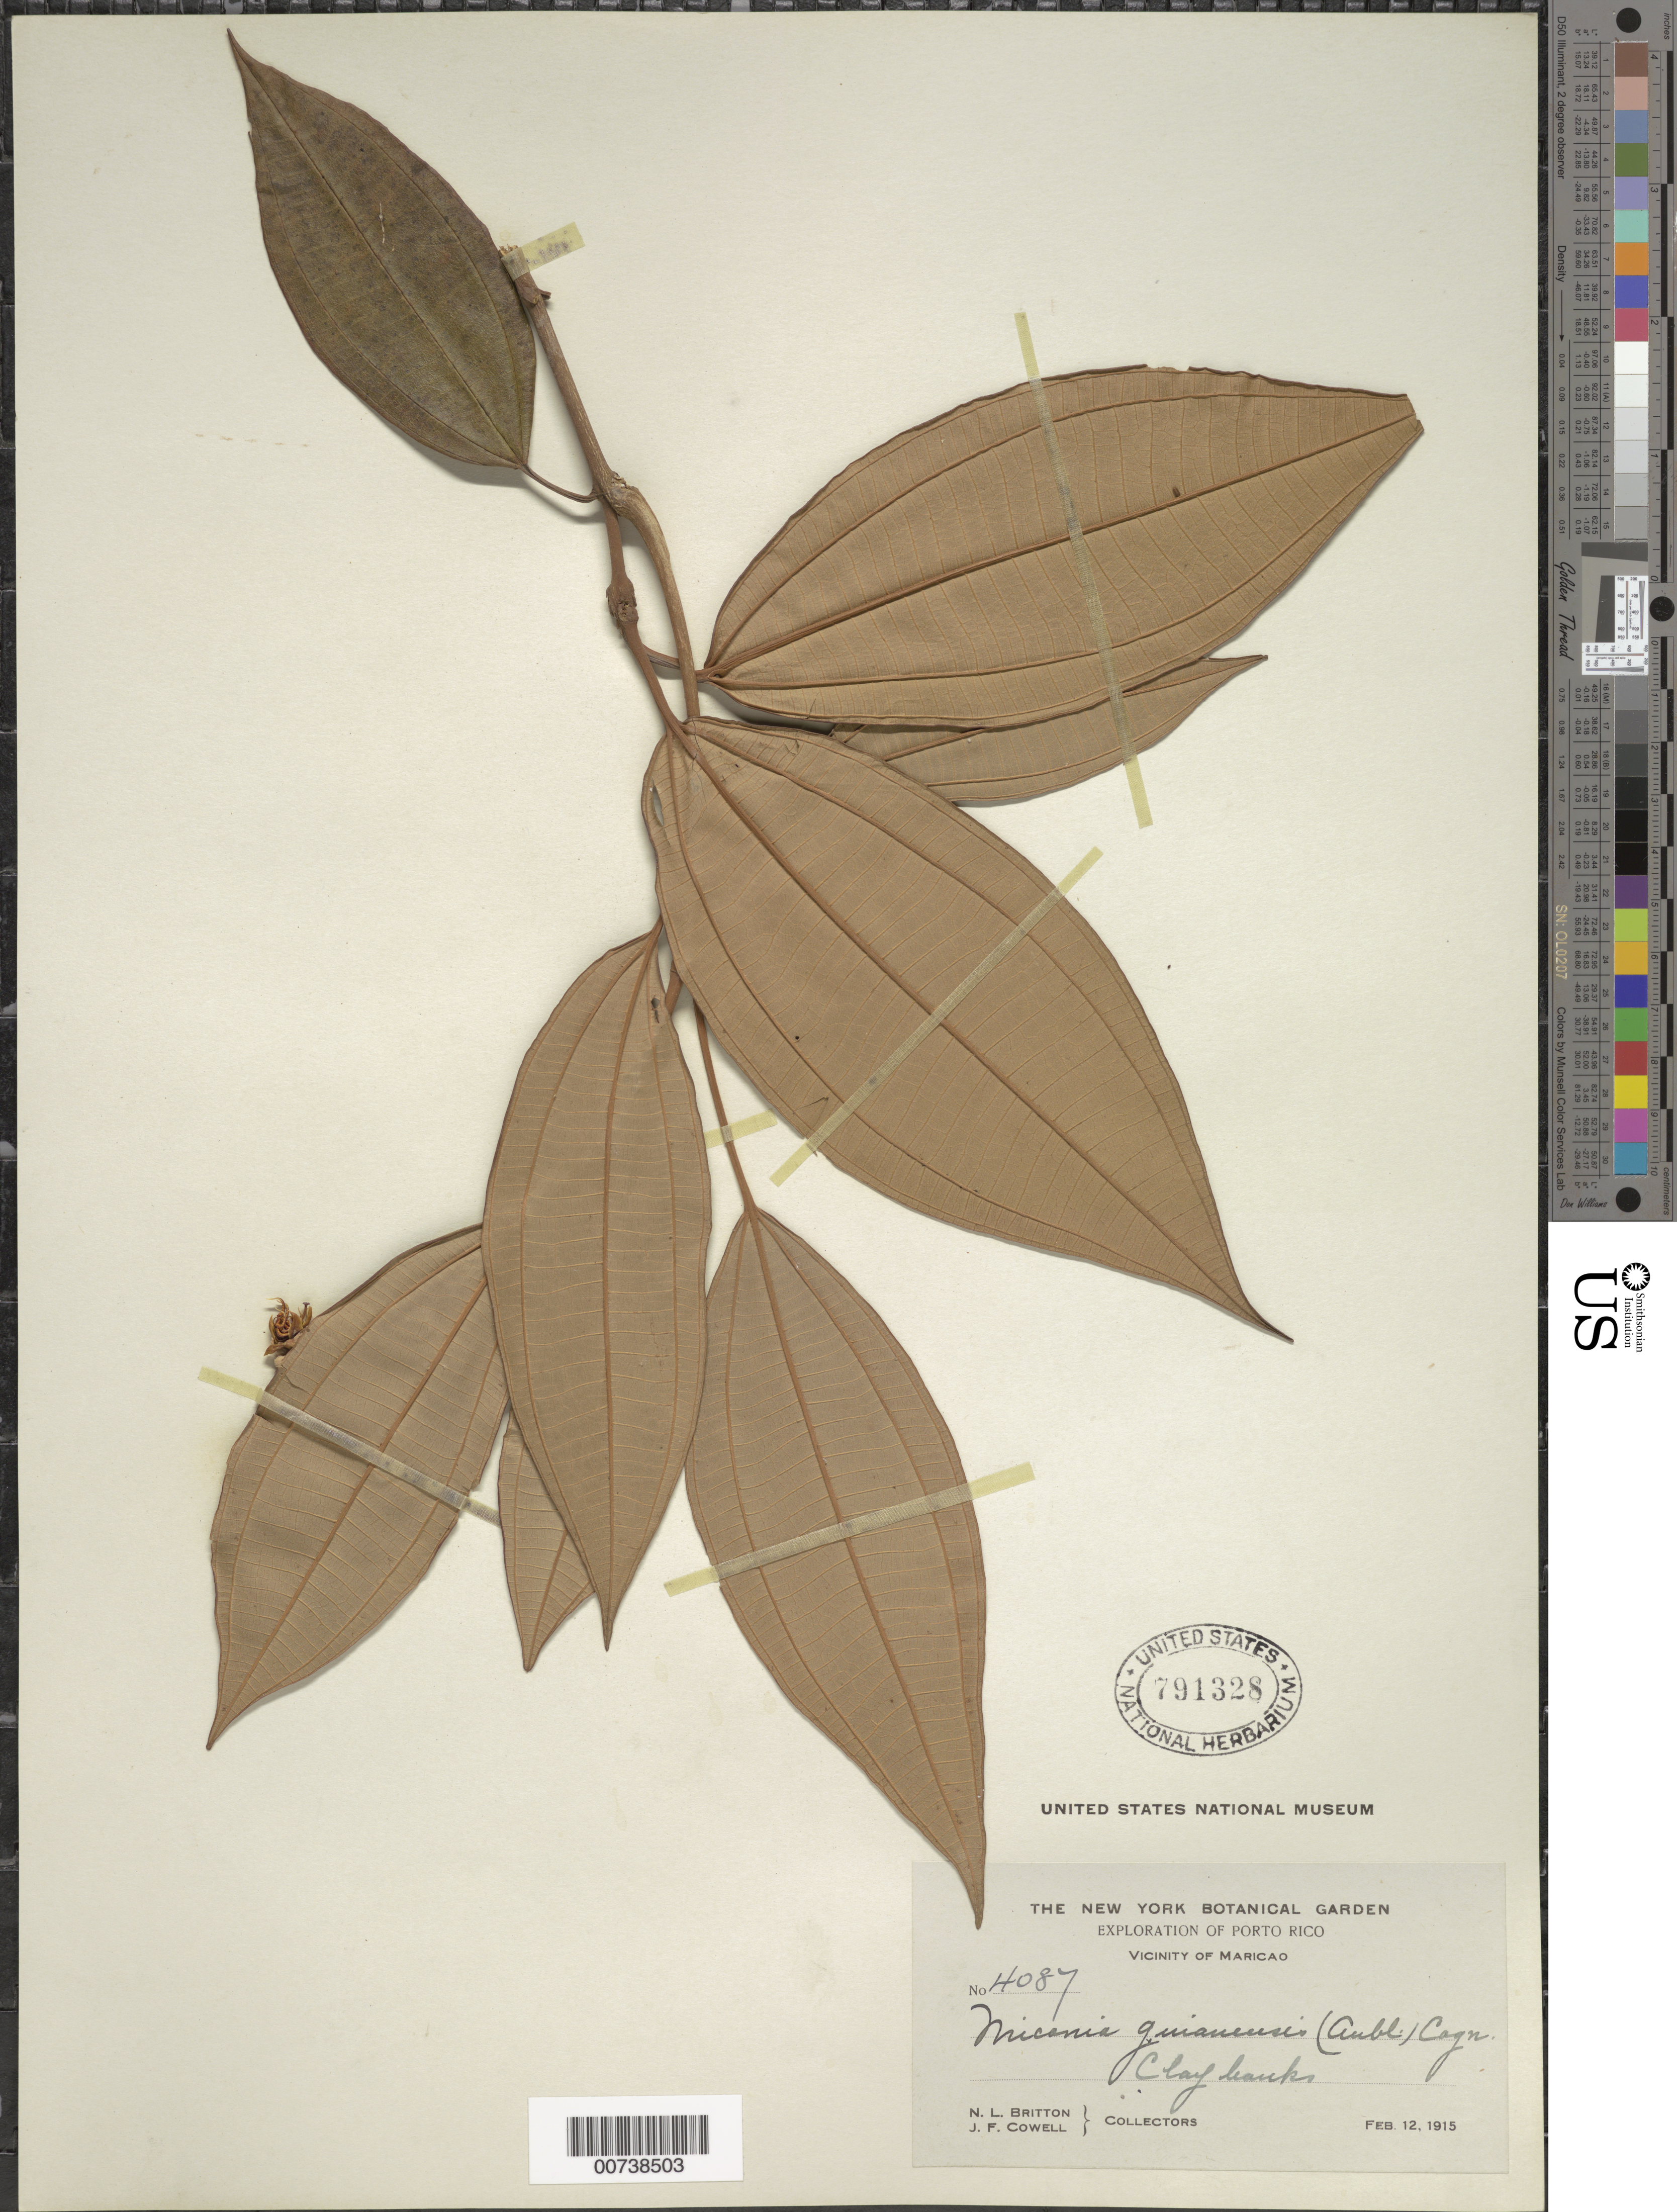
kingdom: Plantae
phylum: Tracheophyta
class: Magnoliopsida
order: Myrtales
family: Melastomataceae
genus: Miconia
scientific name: Miconia mirabilis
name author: (Aubl.) L.O. Williams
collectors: N. Britton & J. F. Cowell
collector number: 4087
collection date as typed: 12 Feb 1915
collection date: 1915-02-12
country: Puerto Rico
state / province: Maricao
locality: Vicinity of Maricao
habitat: Clay banks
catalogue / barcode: US 791328